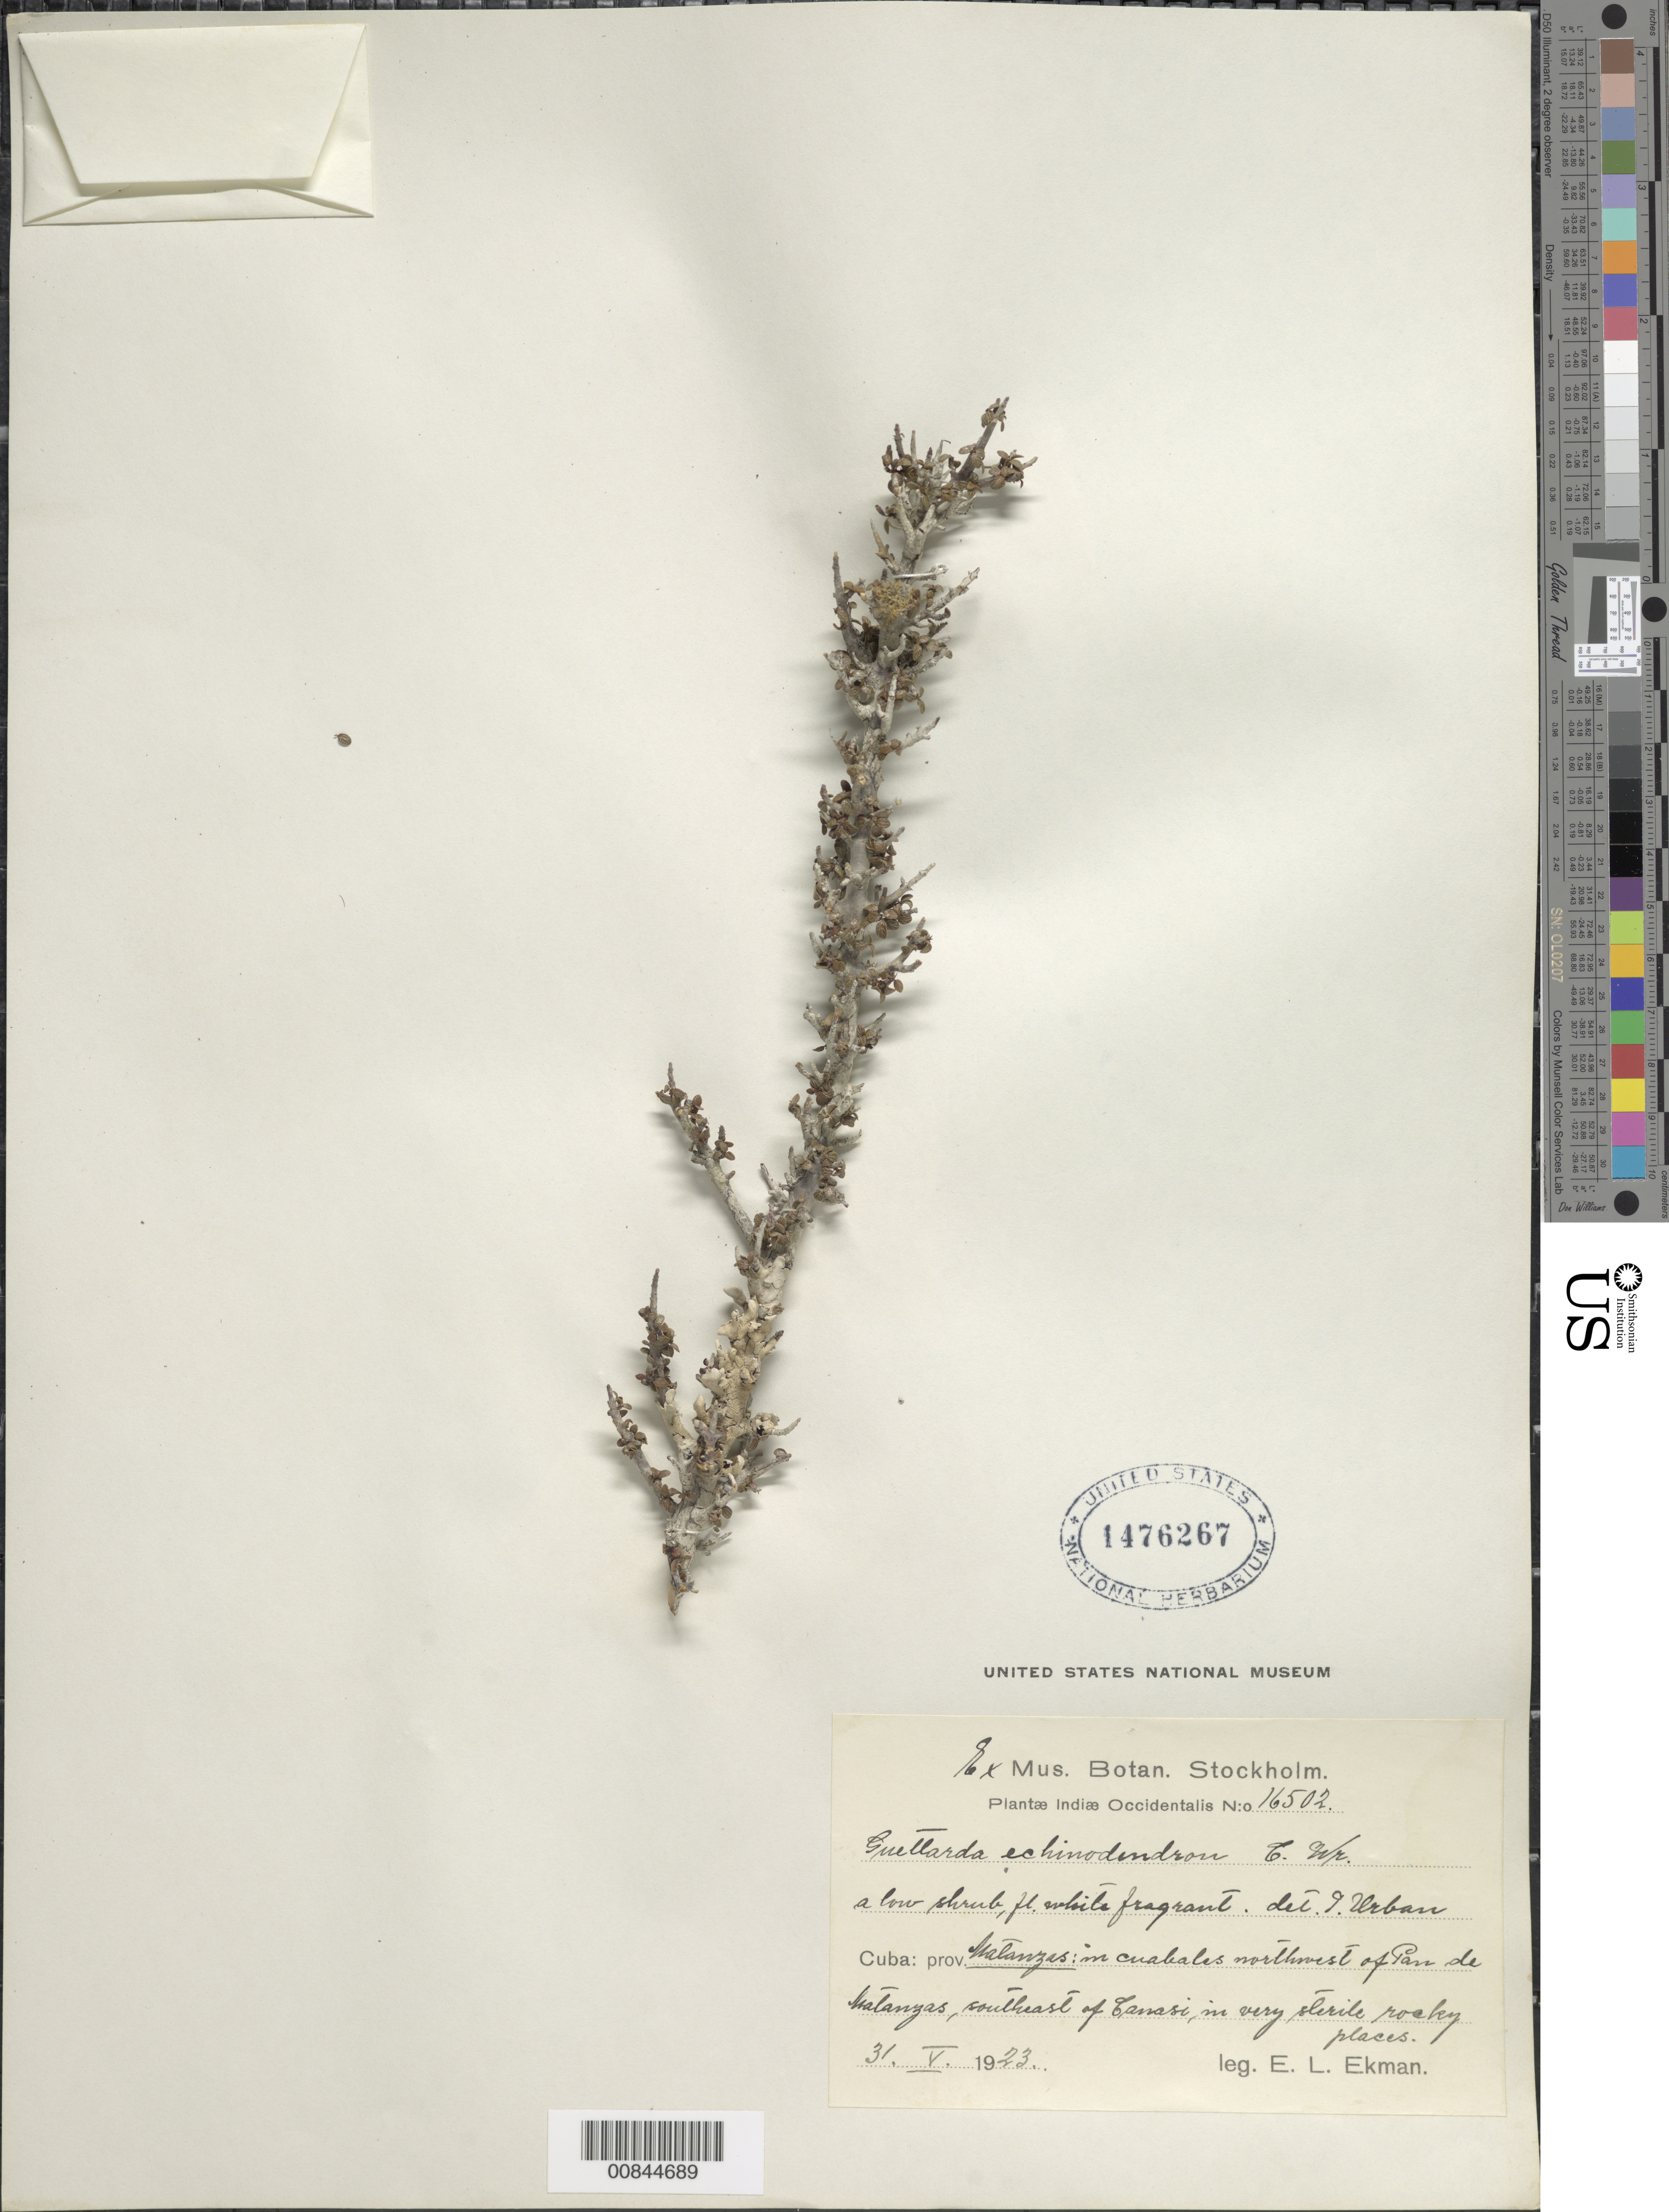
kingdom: Plantae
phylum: Tracheophyta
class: Magnoliopsida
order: Gentianales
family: Rubiaceae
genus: Guettarda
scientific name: Guettarda echinodendron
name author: C. Wright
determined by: Urban, Ignatz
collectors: E. L. Ekman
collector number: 16502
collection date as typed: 31 May 1923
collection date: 1923-05-31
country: Cuba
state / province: Matanzas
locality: Northwest of Pan de Mantanzas, southeast of Canasi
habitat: In cuabales, in very sterile rocky places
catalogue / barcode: US 1476267